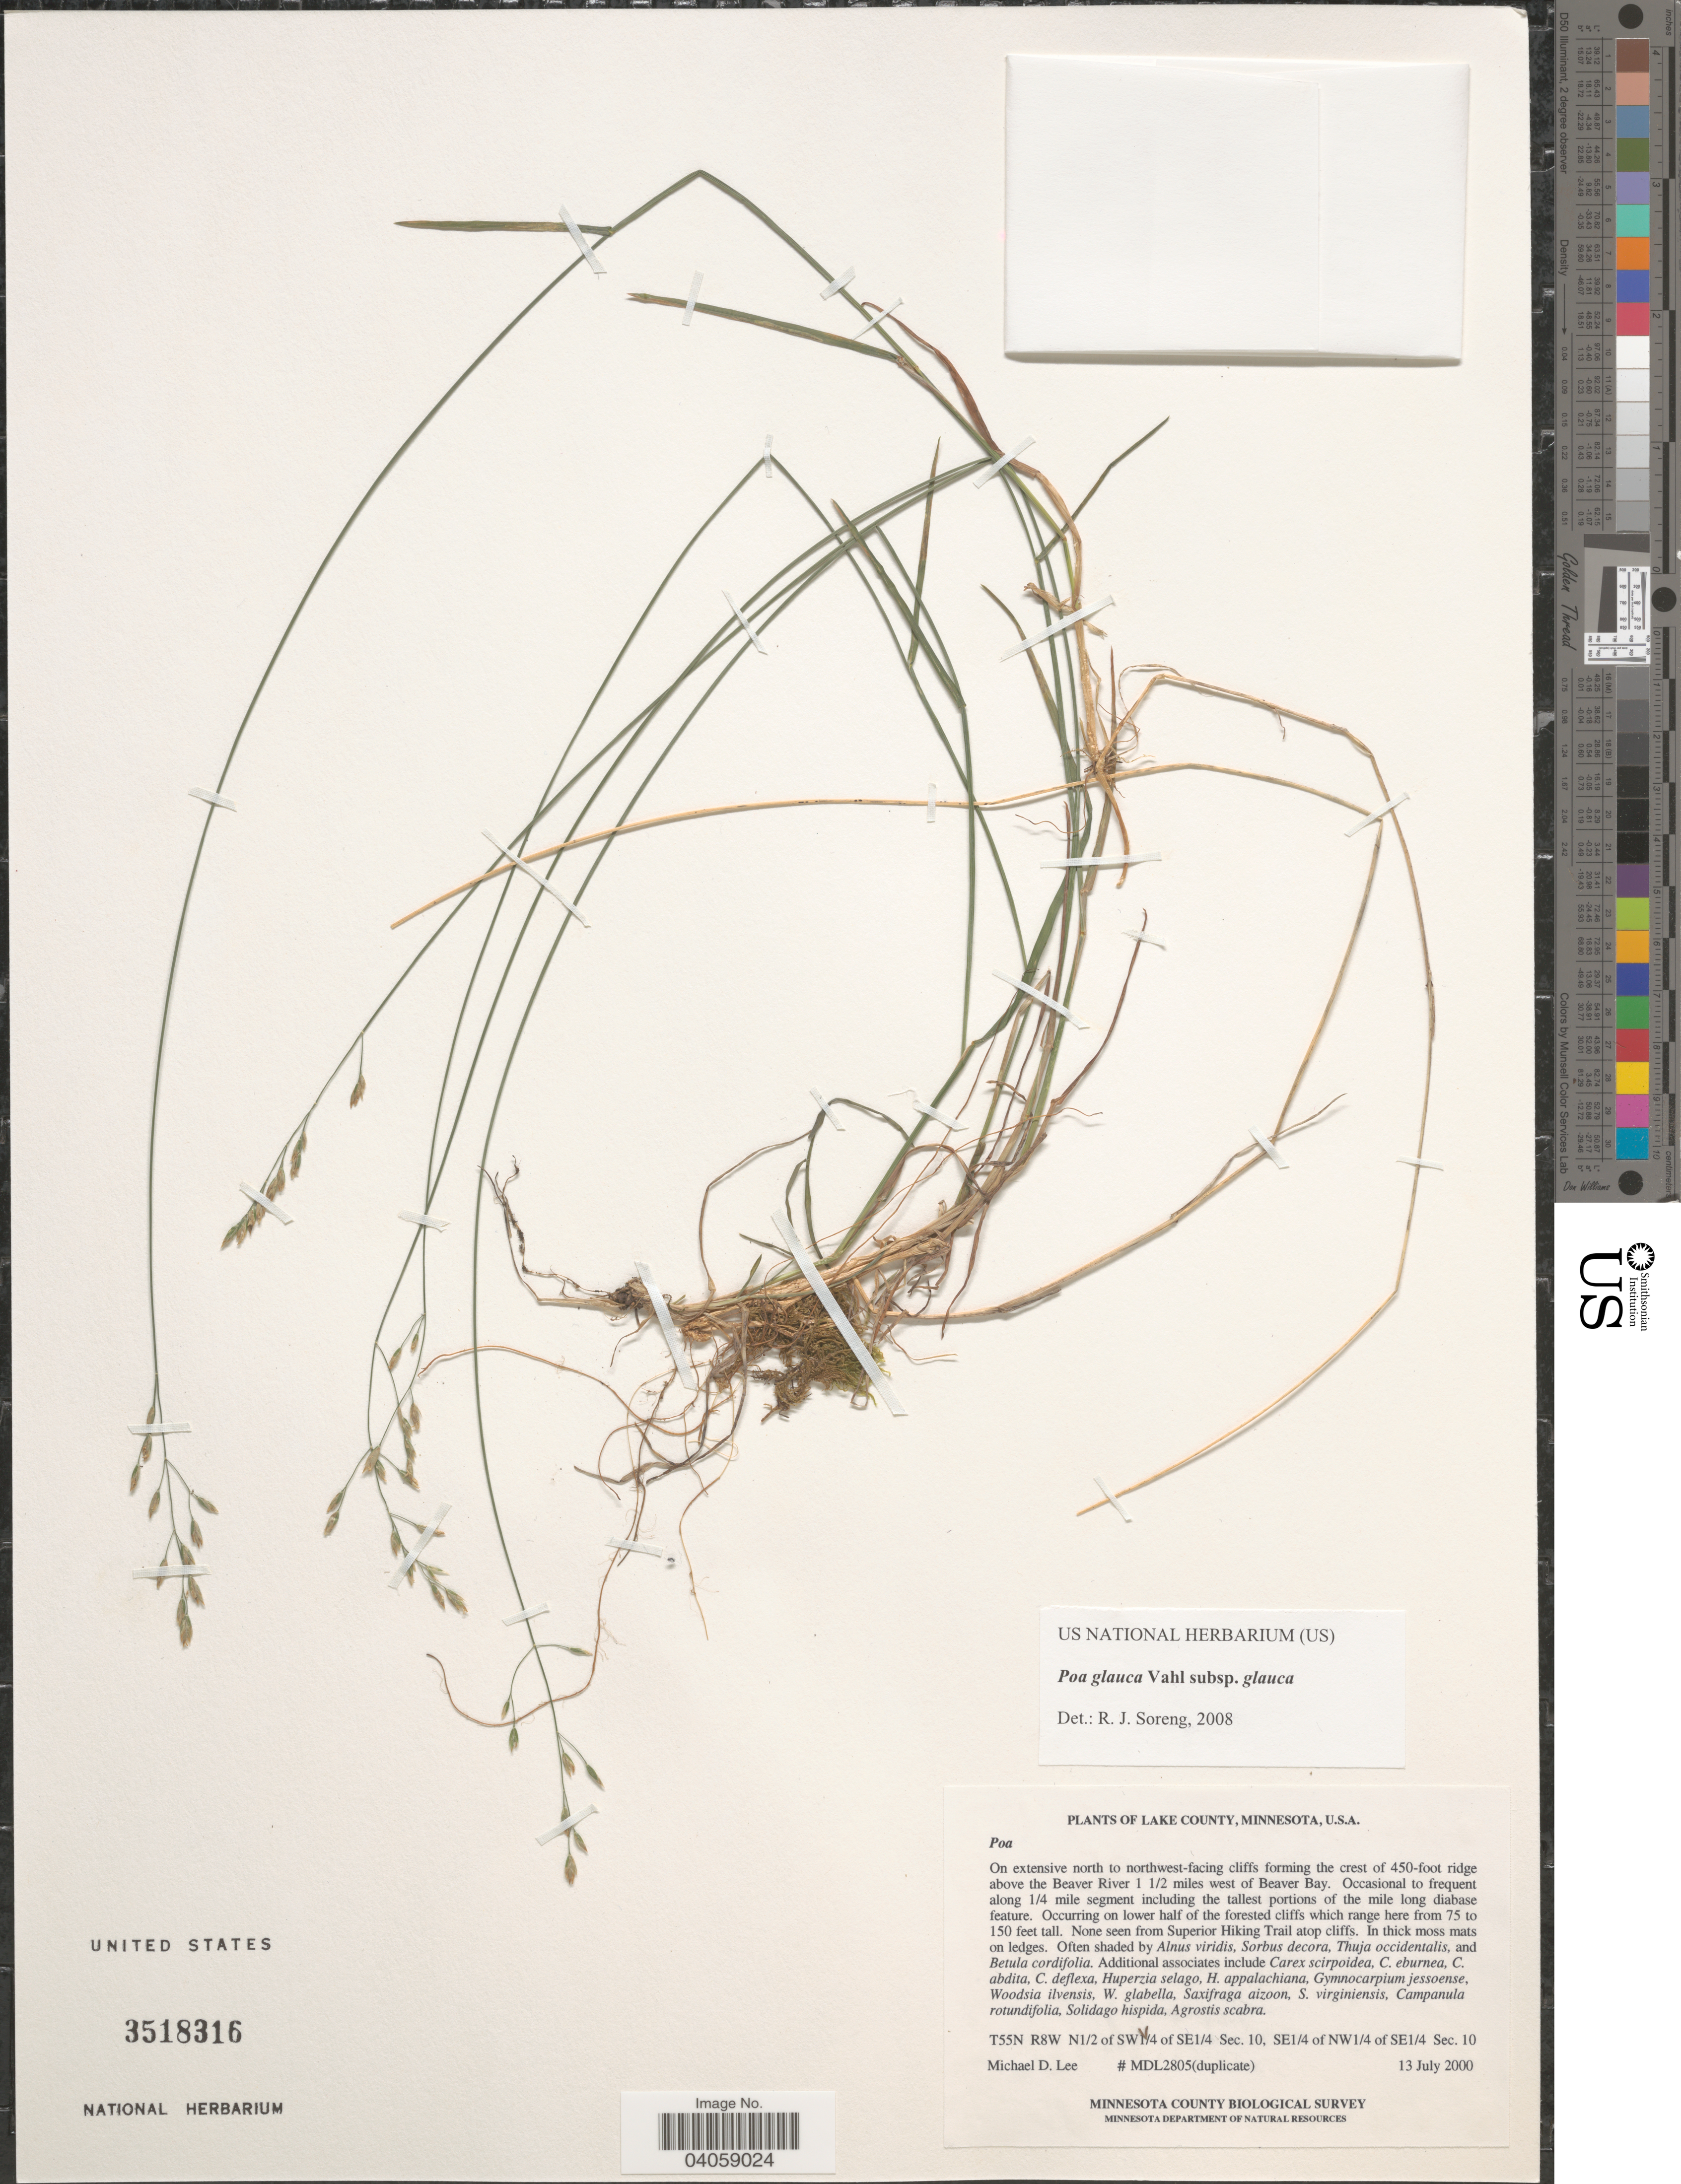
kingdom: Plantae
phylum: Tracheophyta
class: Liliopsida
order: Poales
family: Poaceae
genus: Poa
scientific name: Poa glauca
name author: Vahl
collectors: M. Lee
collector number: MDL2805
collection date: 2000-07-13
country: United States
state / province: Minnesota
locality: Lake County. On extensive north to northwest-facing cliffs forming the crest of 450-foot ridge above the Beaver River 1½ miles west of Beaver Bay. Along ¼ mile segment including the tallest portions of the mile long diabase feature. On lower half of the forested cliffs which range here from 75 to 150 feet tall. [unsure placement] T55N R8W N½ of SW¼ Sec.10, SE¼ of NW¼ of SE¼ Sec.10.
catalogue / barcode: US 3518316